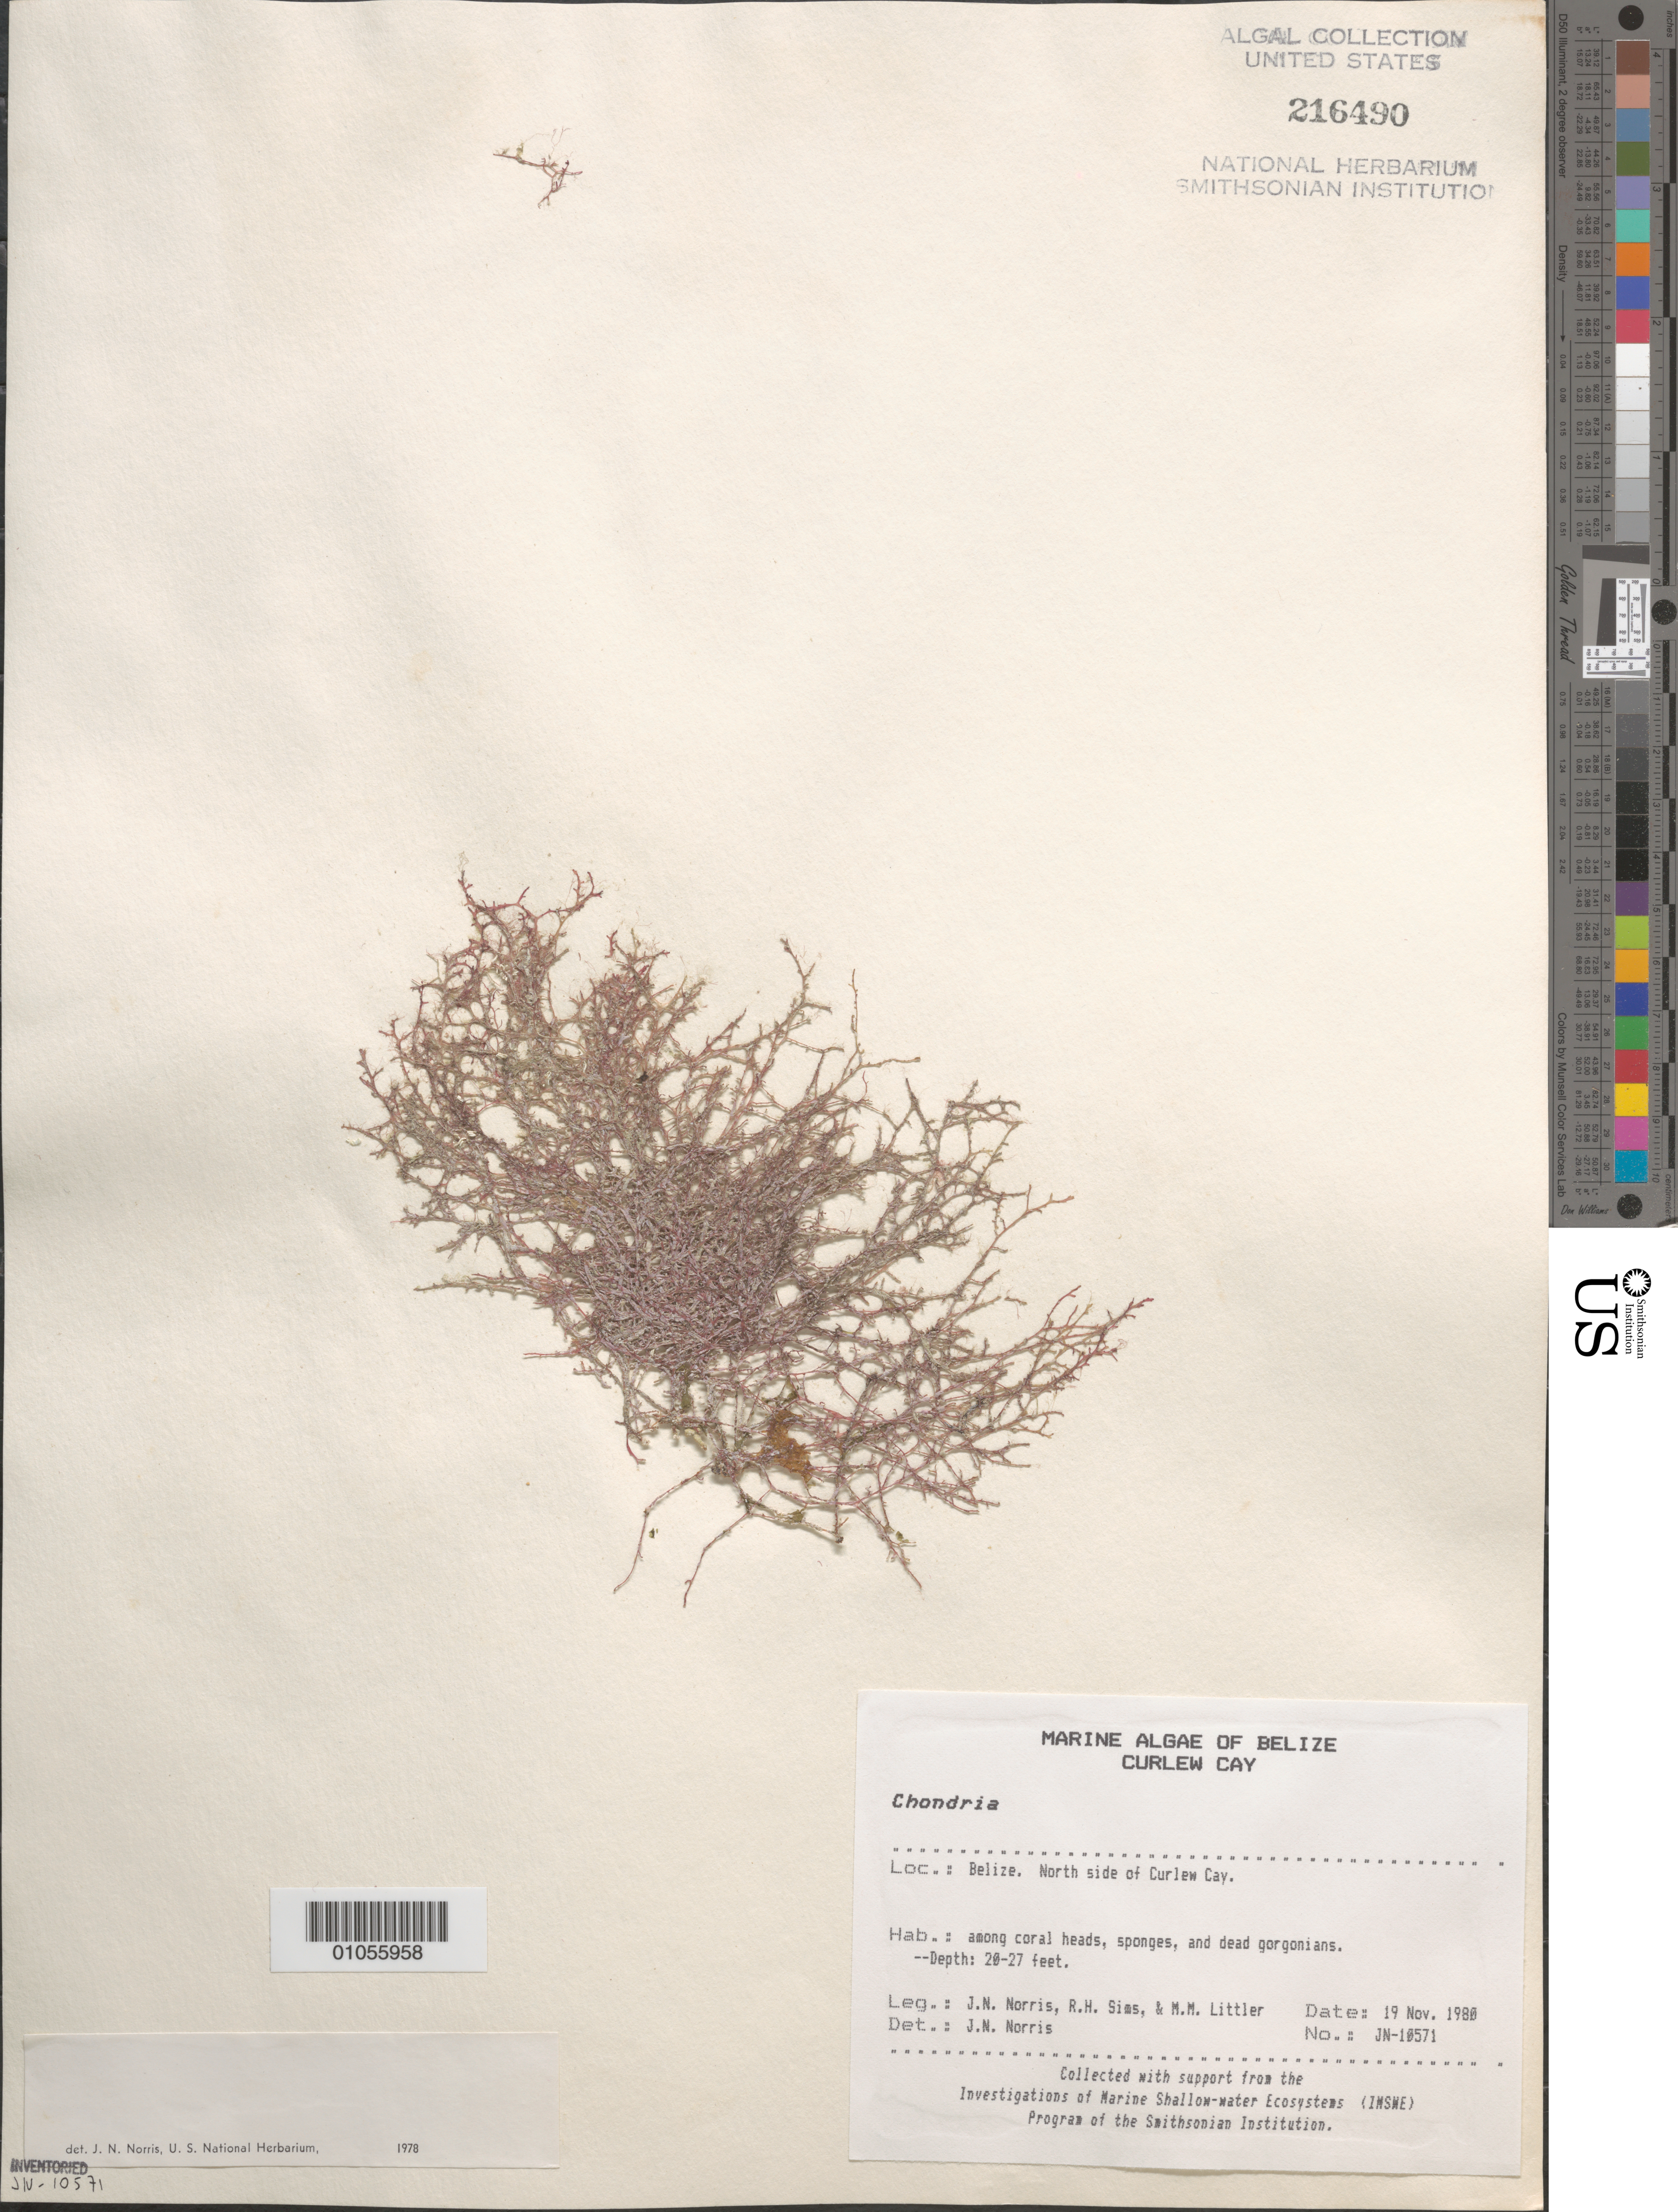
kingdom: Plantae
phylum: Rhodophyta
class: Florideophyceae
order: Ceramiales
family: Rhodomelaceae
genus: Chondria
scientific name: Chondria sp.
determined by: Norris, James N.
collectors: J. N. Norris, R. H. Sims & M. M. Littler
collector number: JN-10571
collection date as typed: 19 Nov 1980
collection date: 1980-11-19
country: Belize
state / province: Stann Creek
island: Curlew Cay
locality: North side of Curlew Cay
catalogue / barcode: US 216490